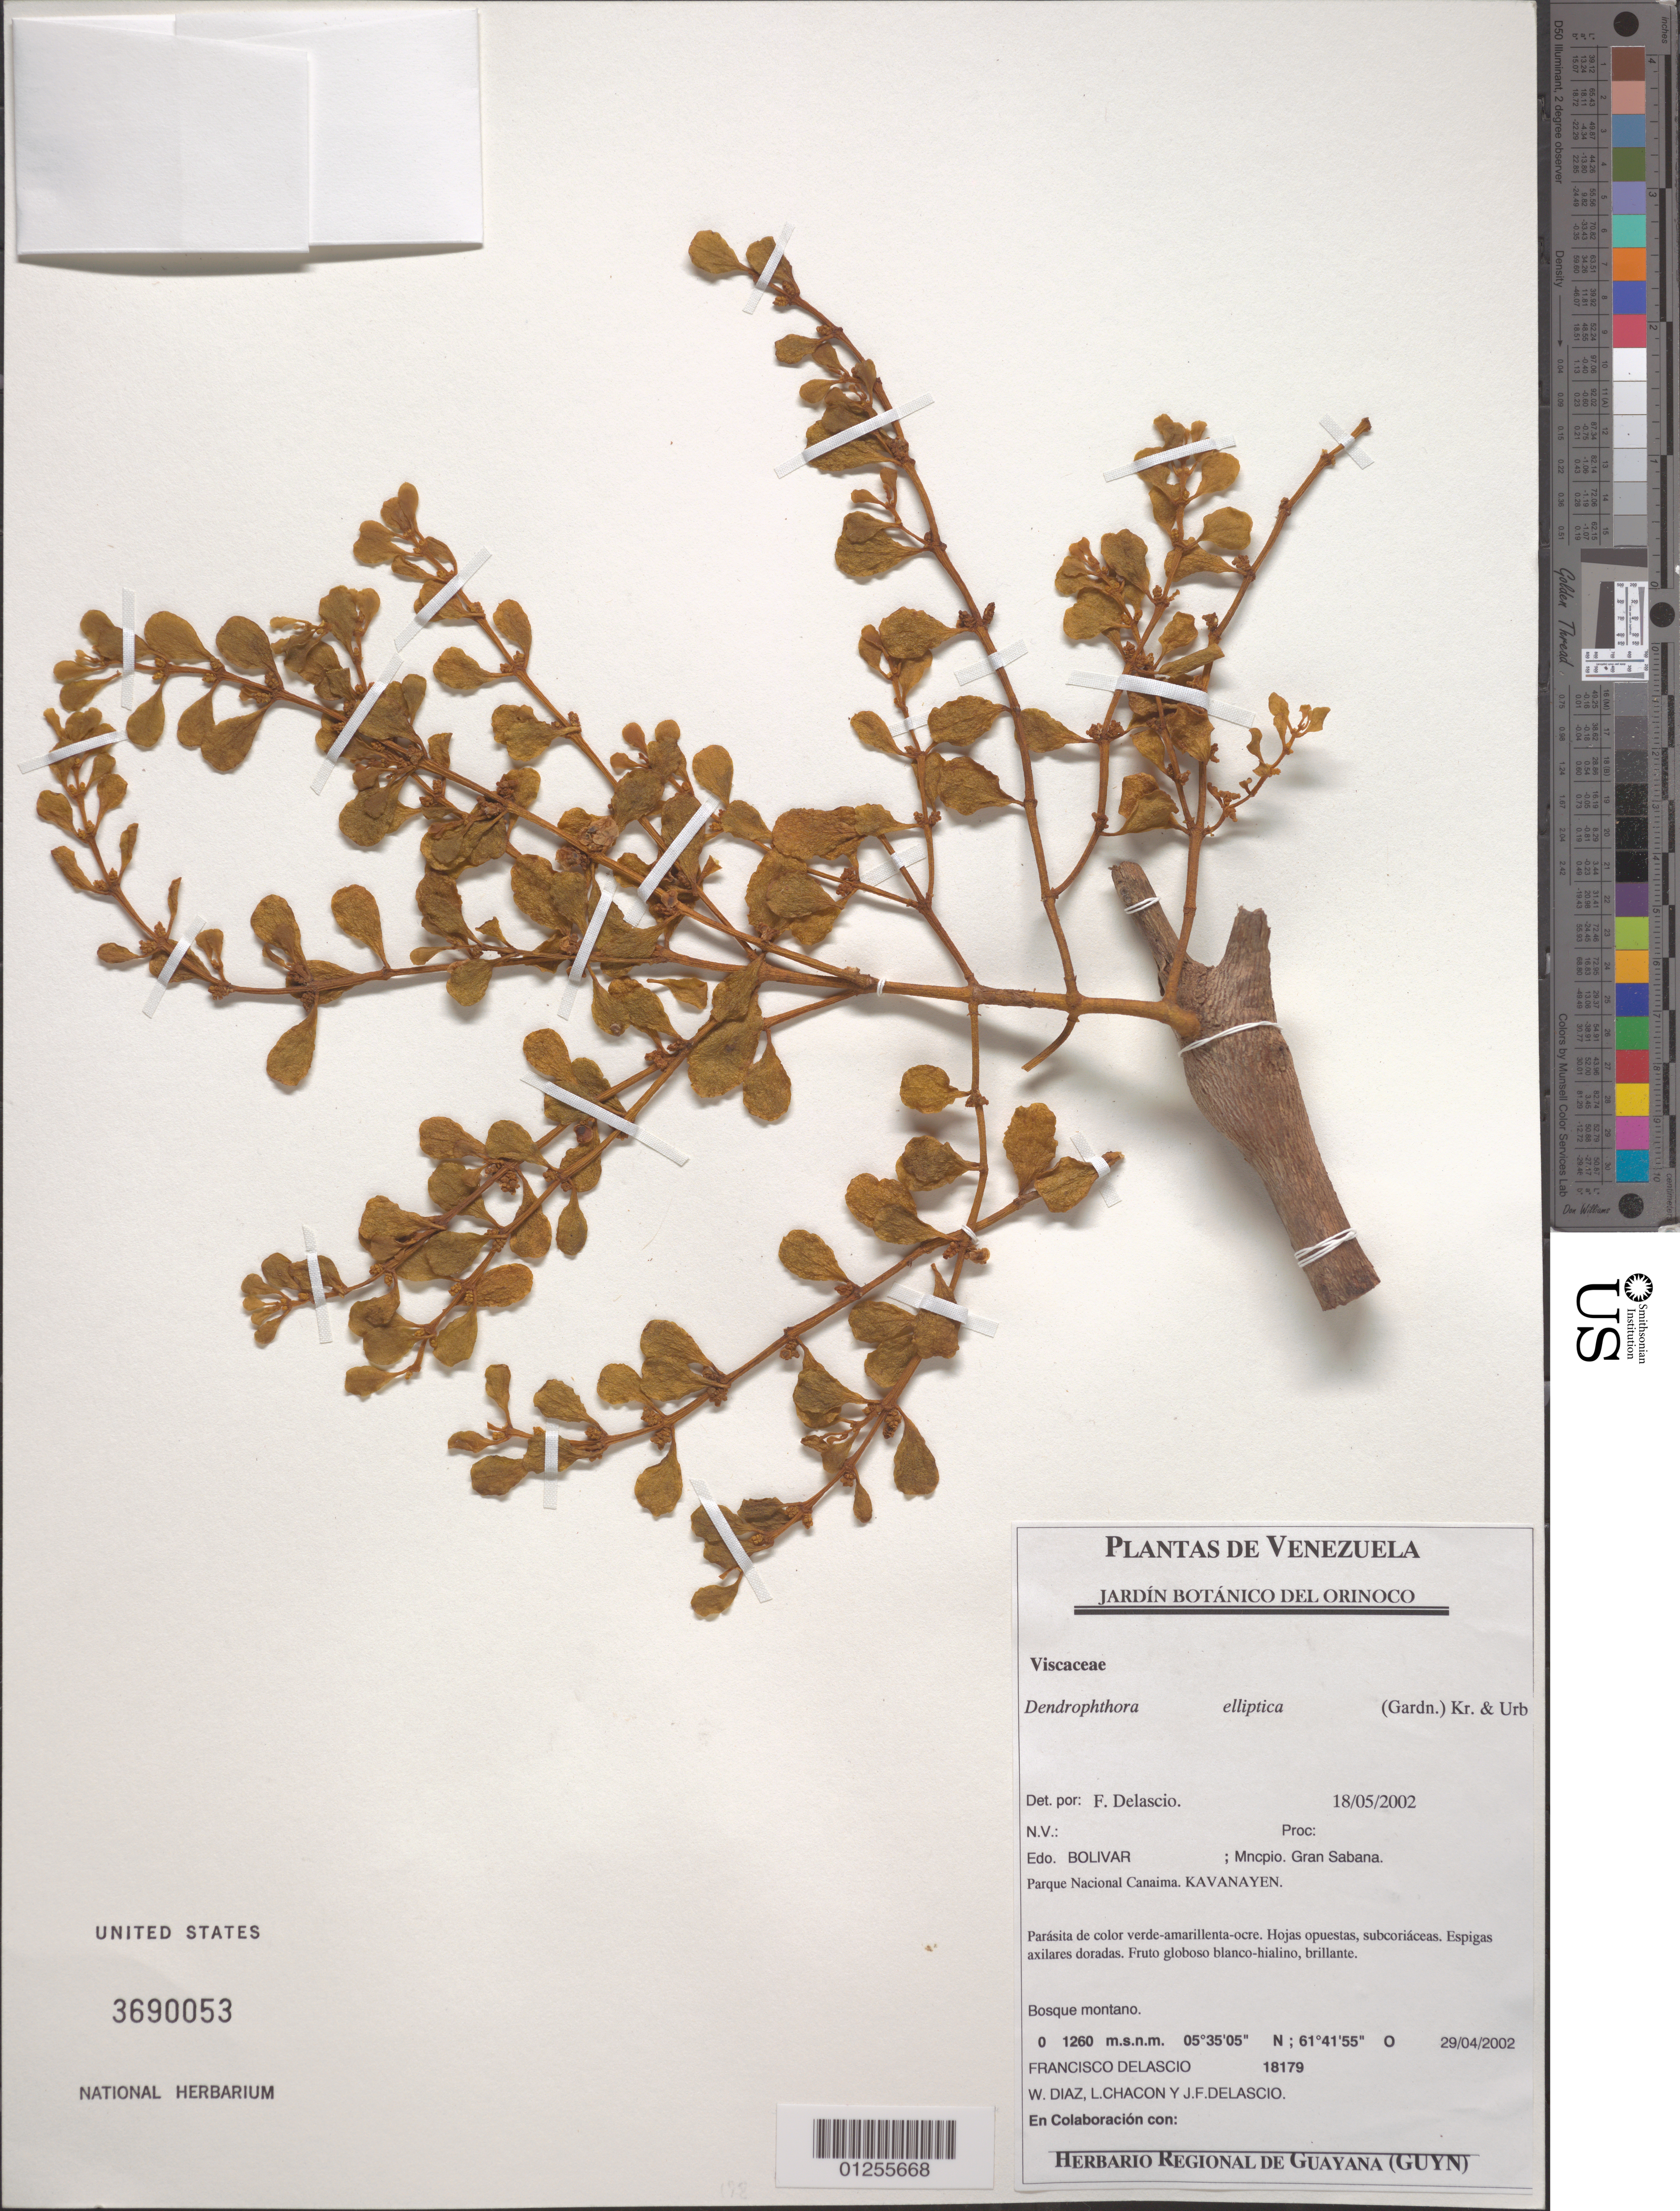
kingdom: Plantae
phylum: Tracheophyta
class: Magnoliopsida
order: Santalales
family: Viscaceae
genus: Dendrophthora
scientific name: Dendrophthora elliptica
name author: (Gardner) Krug & Urb.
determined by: Delascio, F.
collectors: F. Delascio C., W. Díaz P., L. Chacon & J. Delascio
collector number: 18179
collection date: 2002-03-29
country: Venezuela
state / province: Bolívar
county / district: Gran Sabana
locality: Parque Nacional Canaima. Kavanayen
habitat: Bosque montano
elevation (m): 0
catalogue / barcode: US 3690053